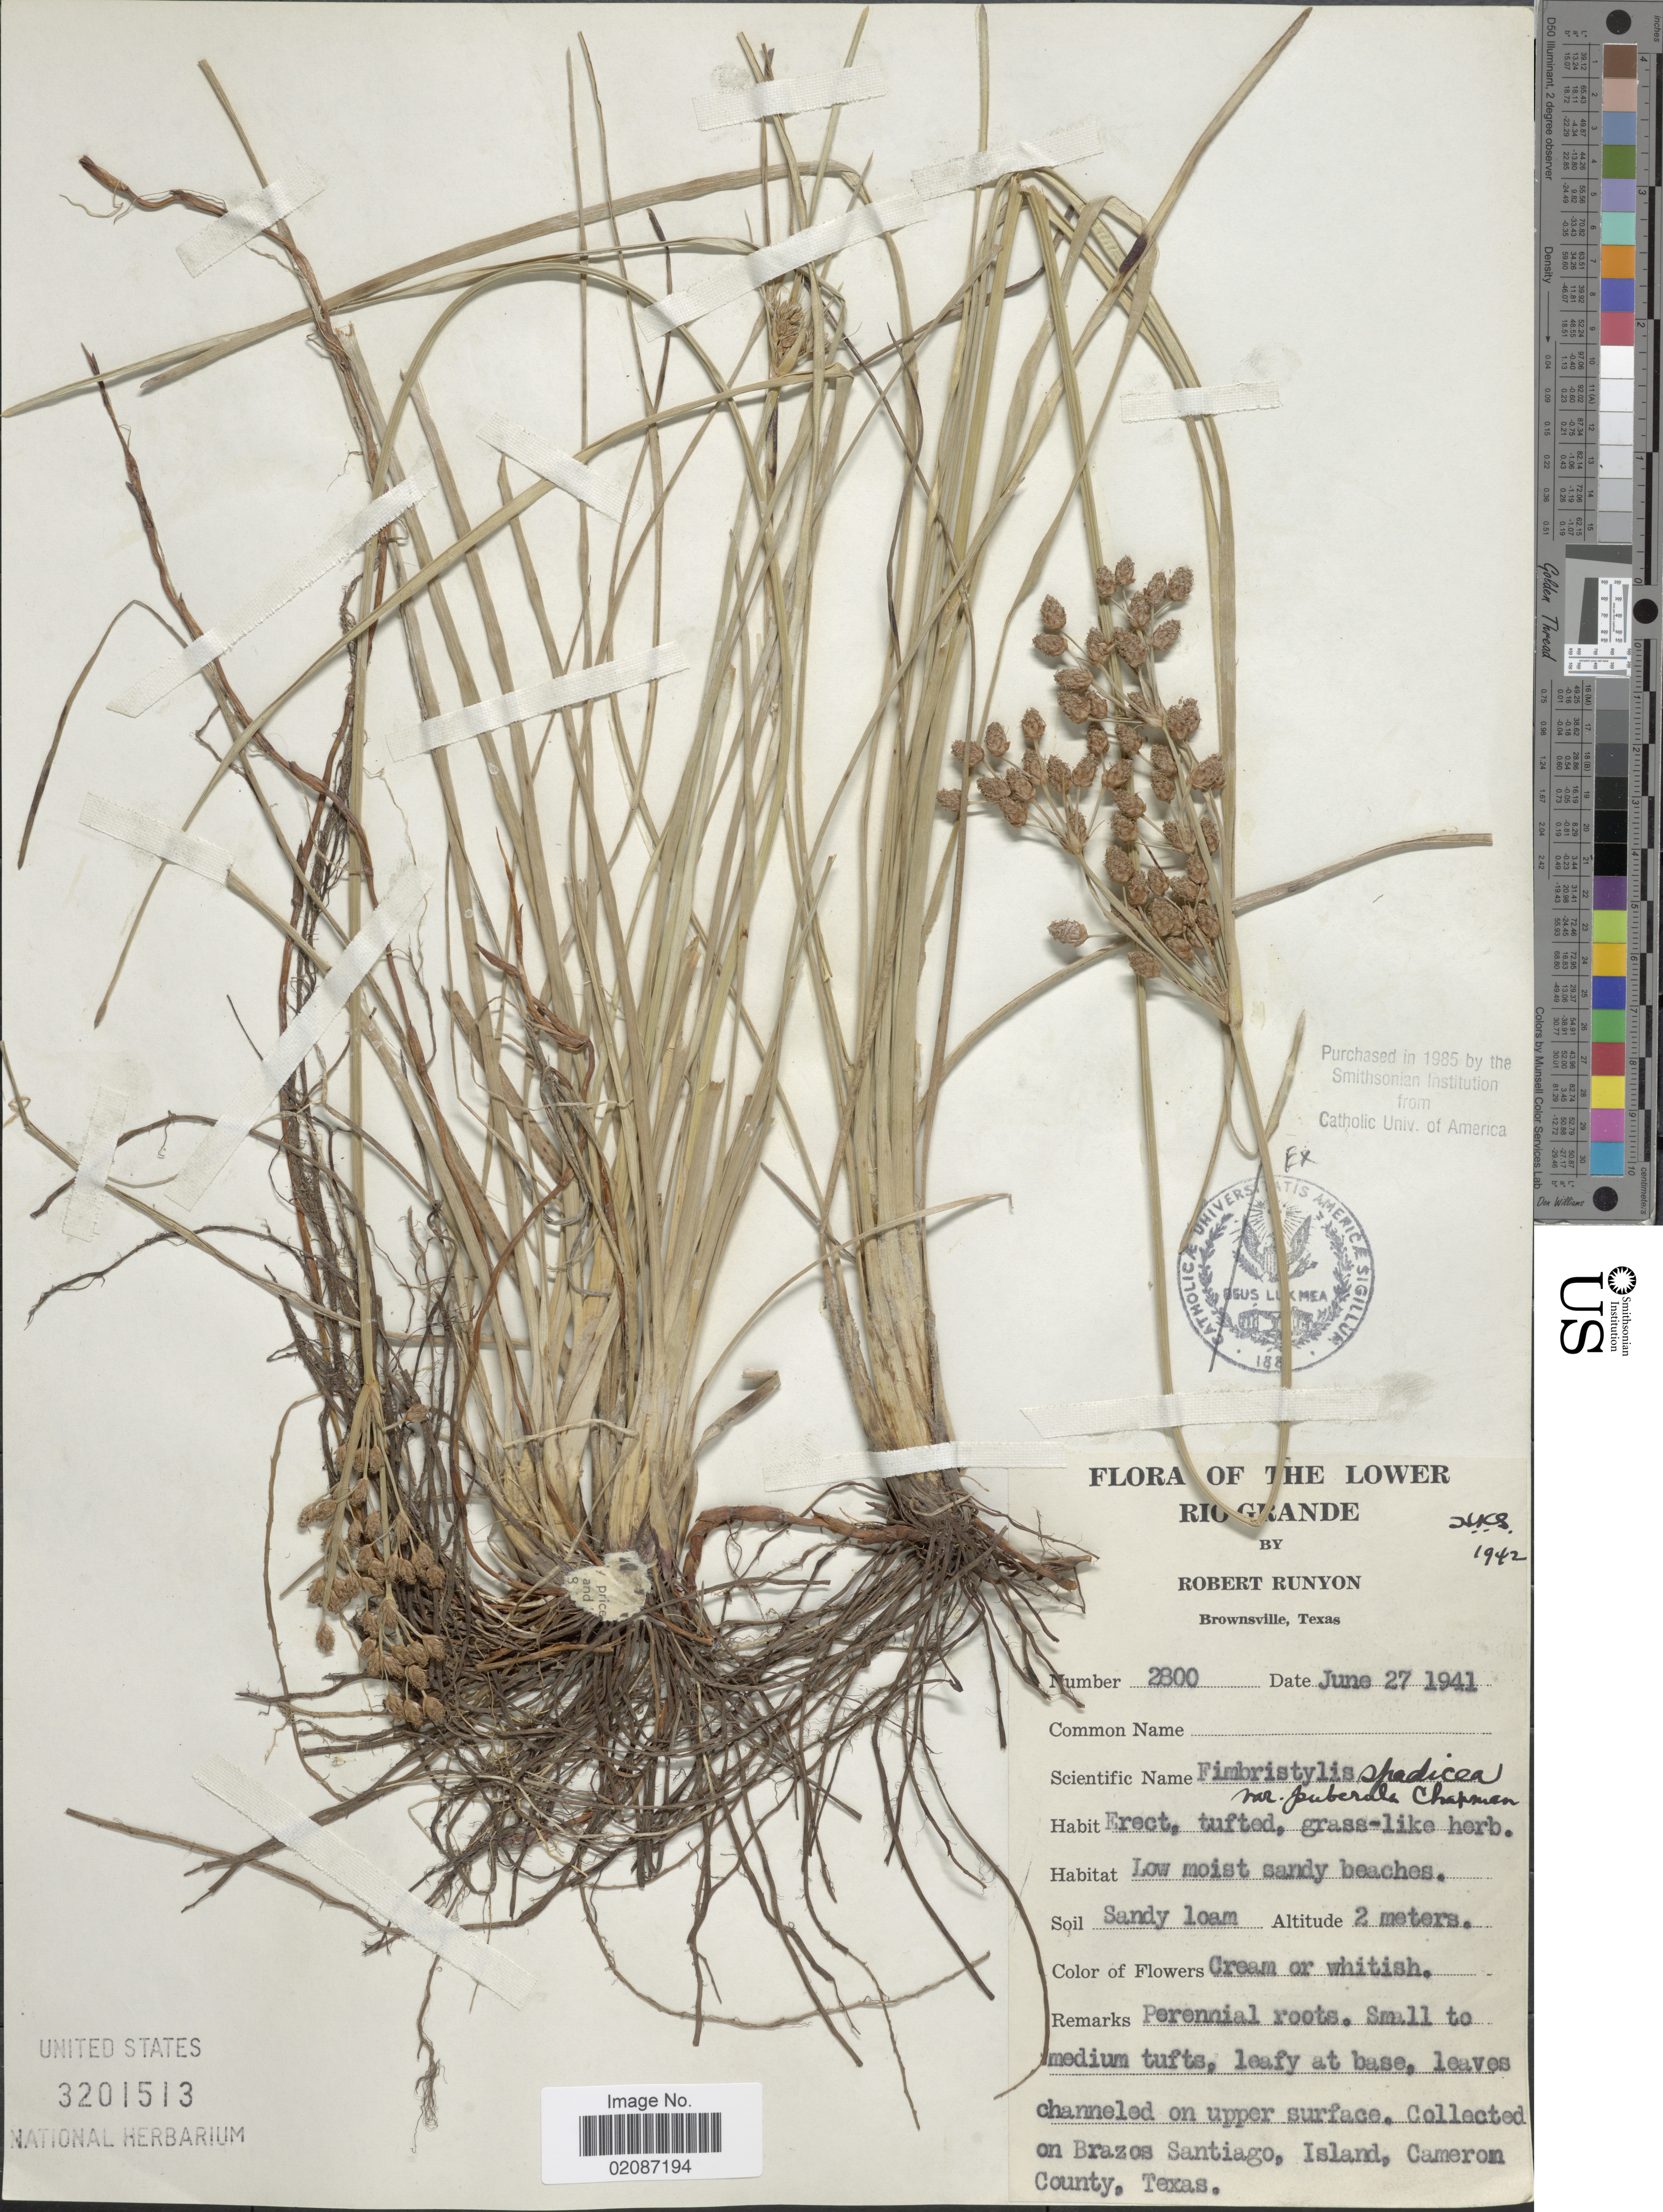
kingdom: Plantae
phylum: Tracheophyta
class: Liliopsida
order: Poales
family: Cyperaceae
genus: Fimbristylis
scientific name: Fimbristylis spadicea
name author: (L.) Vahl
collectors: R. Runyon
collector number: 2800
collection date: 1941-06-27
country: United States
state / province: Texas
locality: Lower Rio Grande, Brazos Santiago, Island, Cameron County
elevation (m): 2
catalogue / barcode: US 3201513